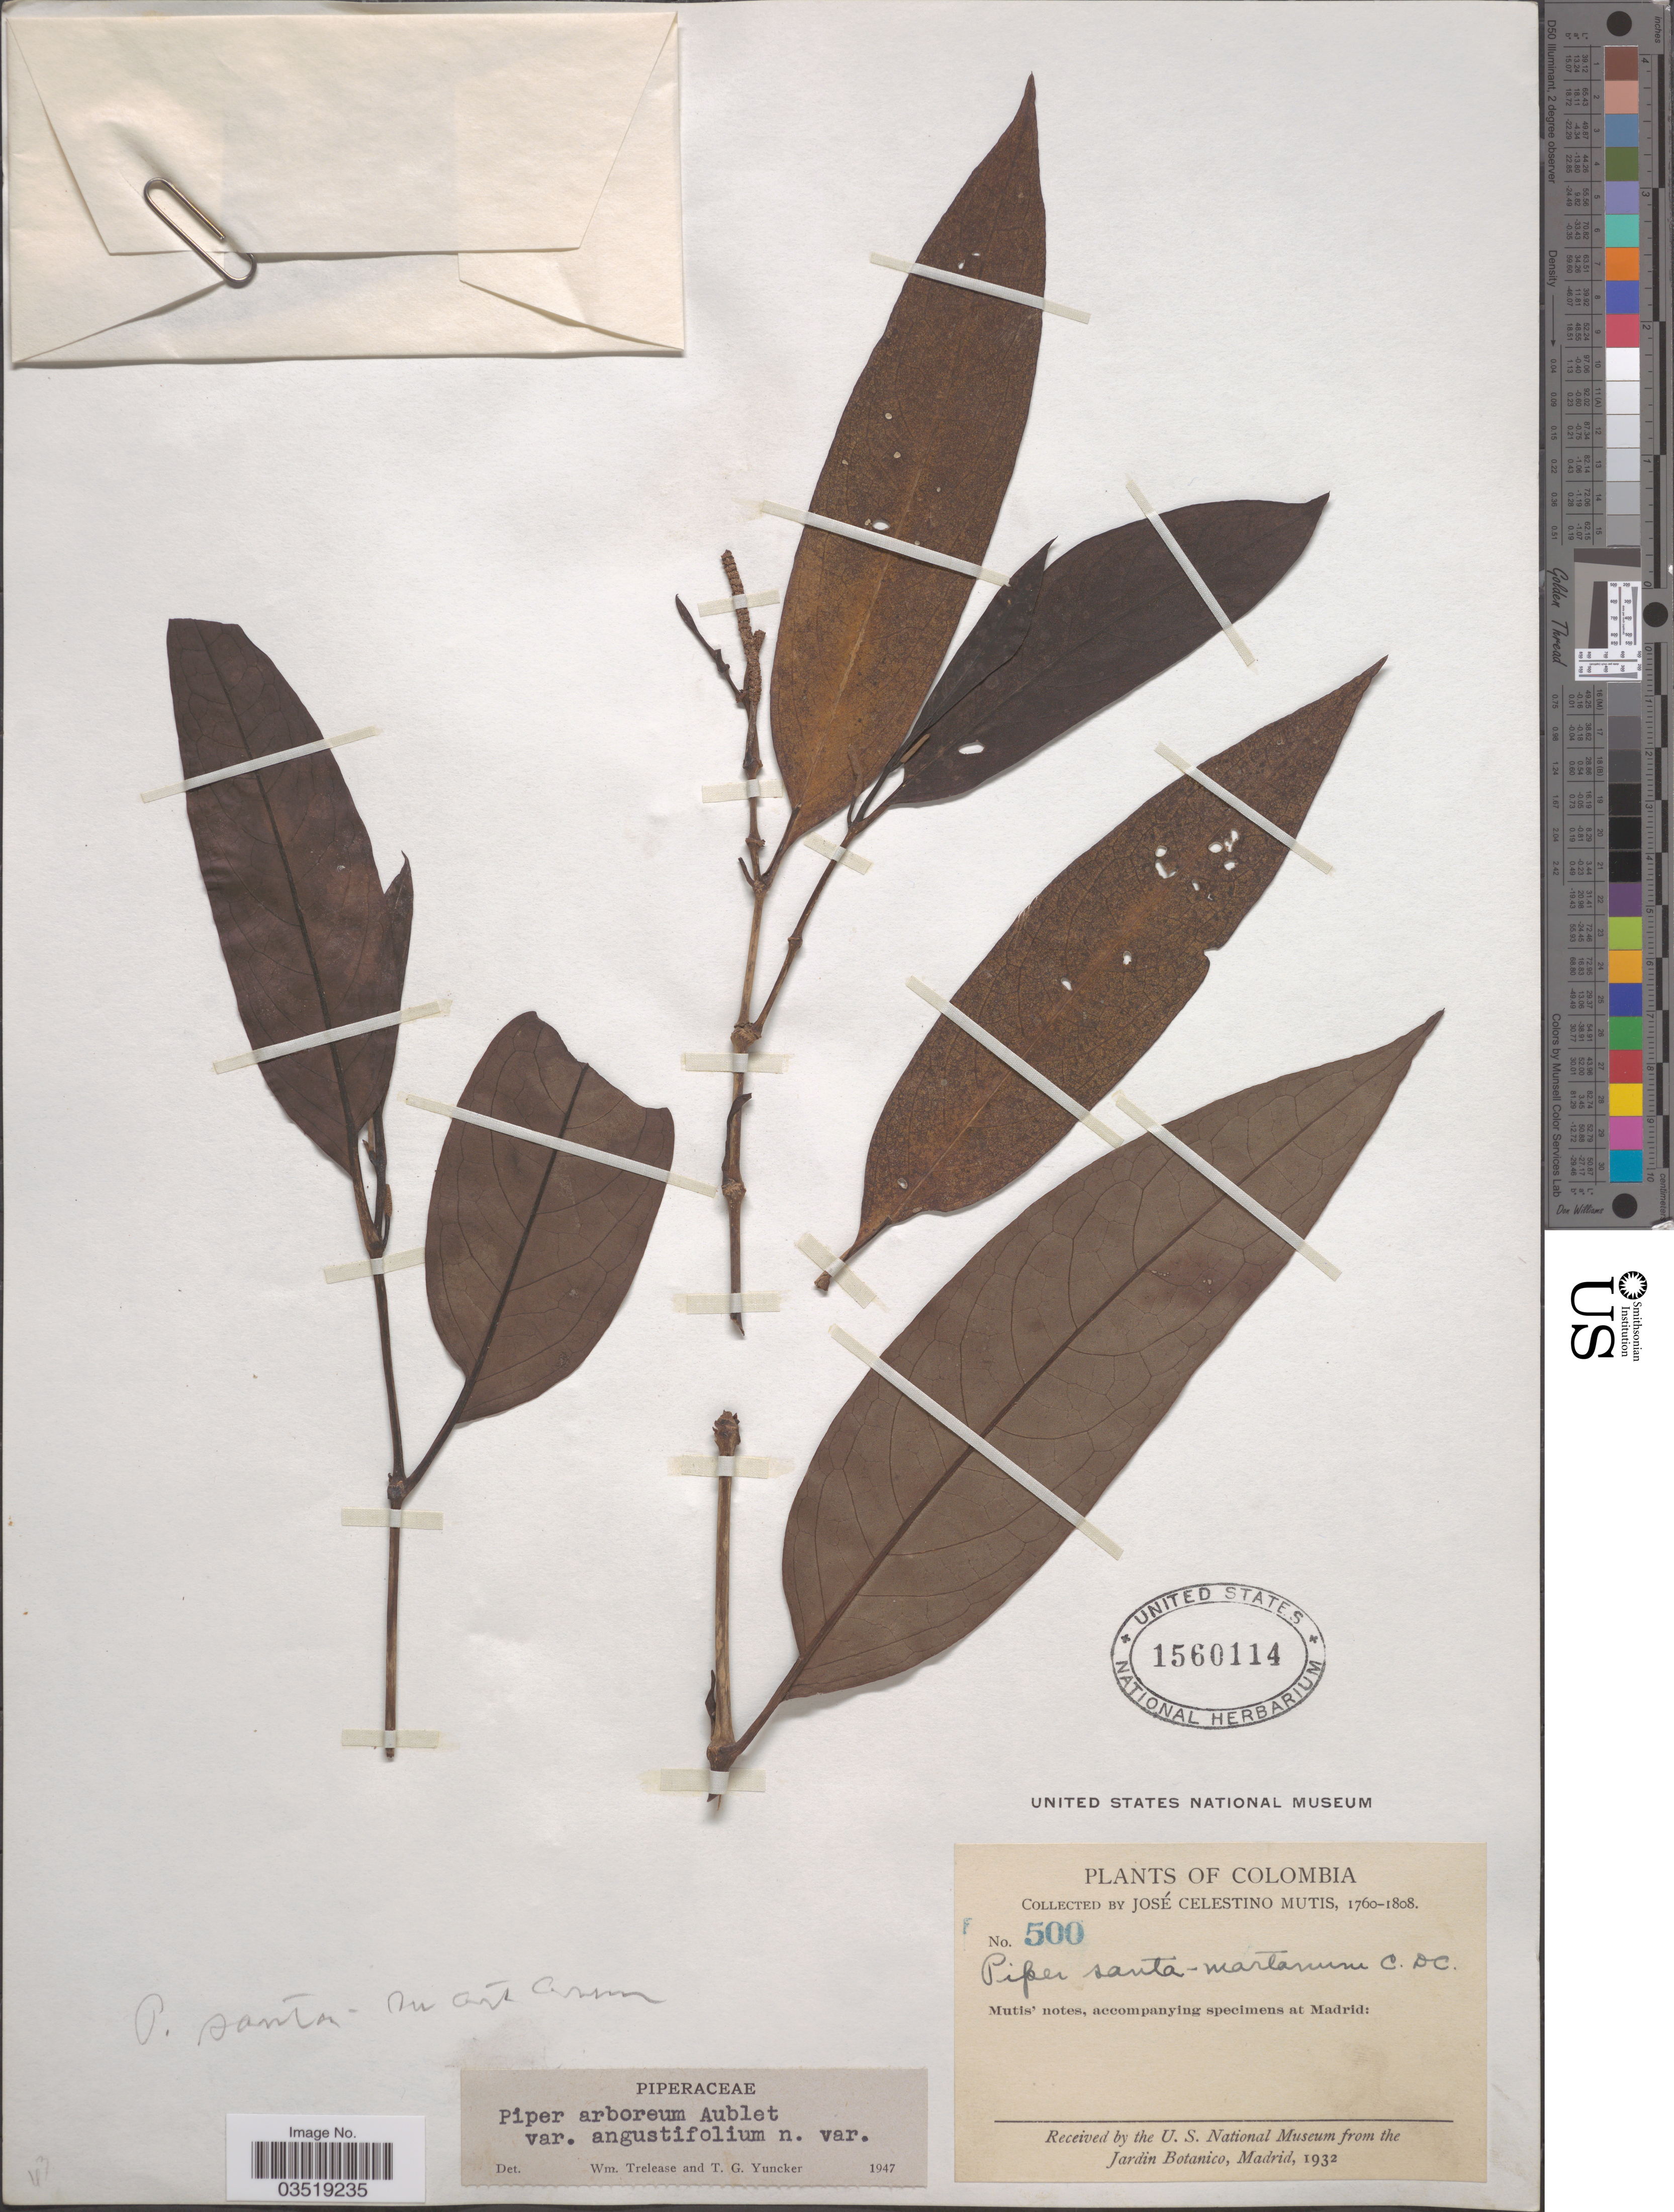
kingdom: Plantae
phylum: Tracheophyta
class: Magnoliopsida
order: Piperales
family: Piperaceae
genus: Piper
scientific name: Piper arboreum var. arboreum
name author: Aubl.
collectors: J. C. B. Mutis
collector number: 500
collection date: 1760/1808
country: Colombia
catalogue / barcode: US 1560114